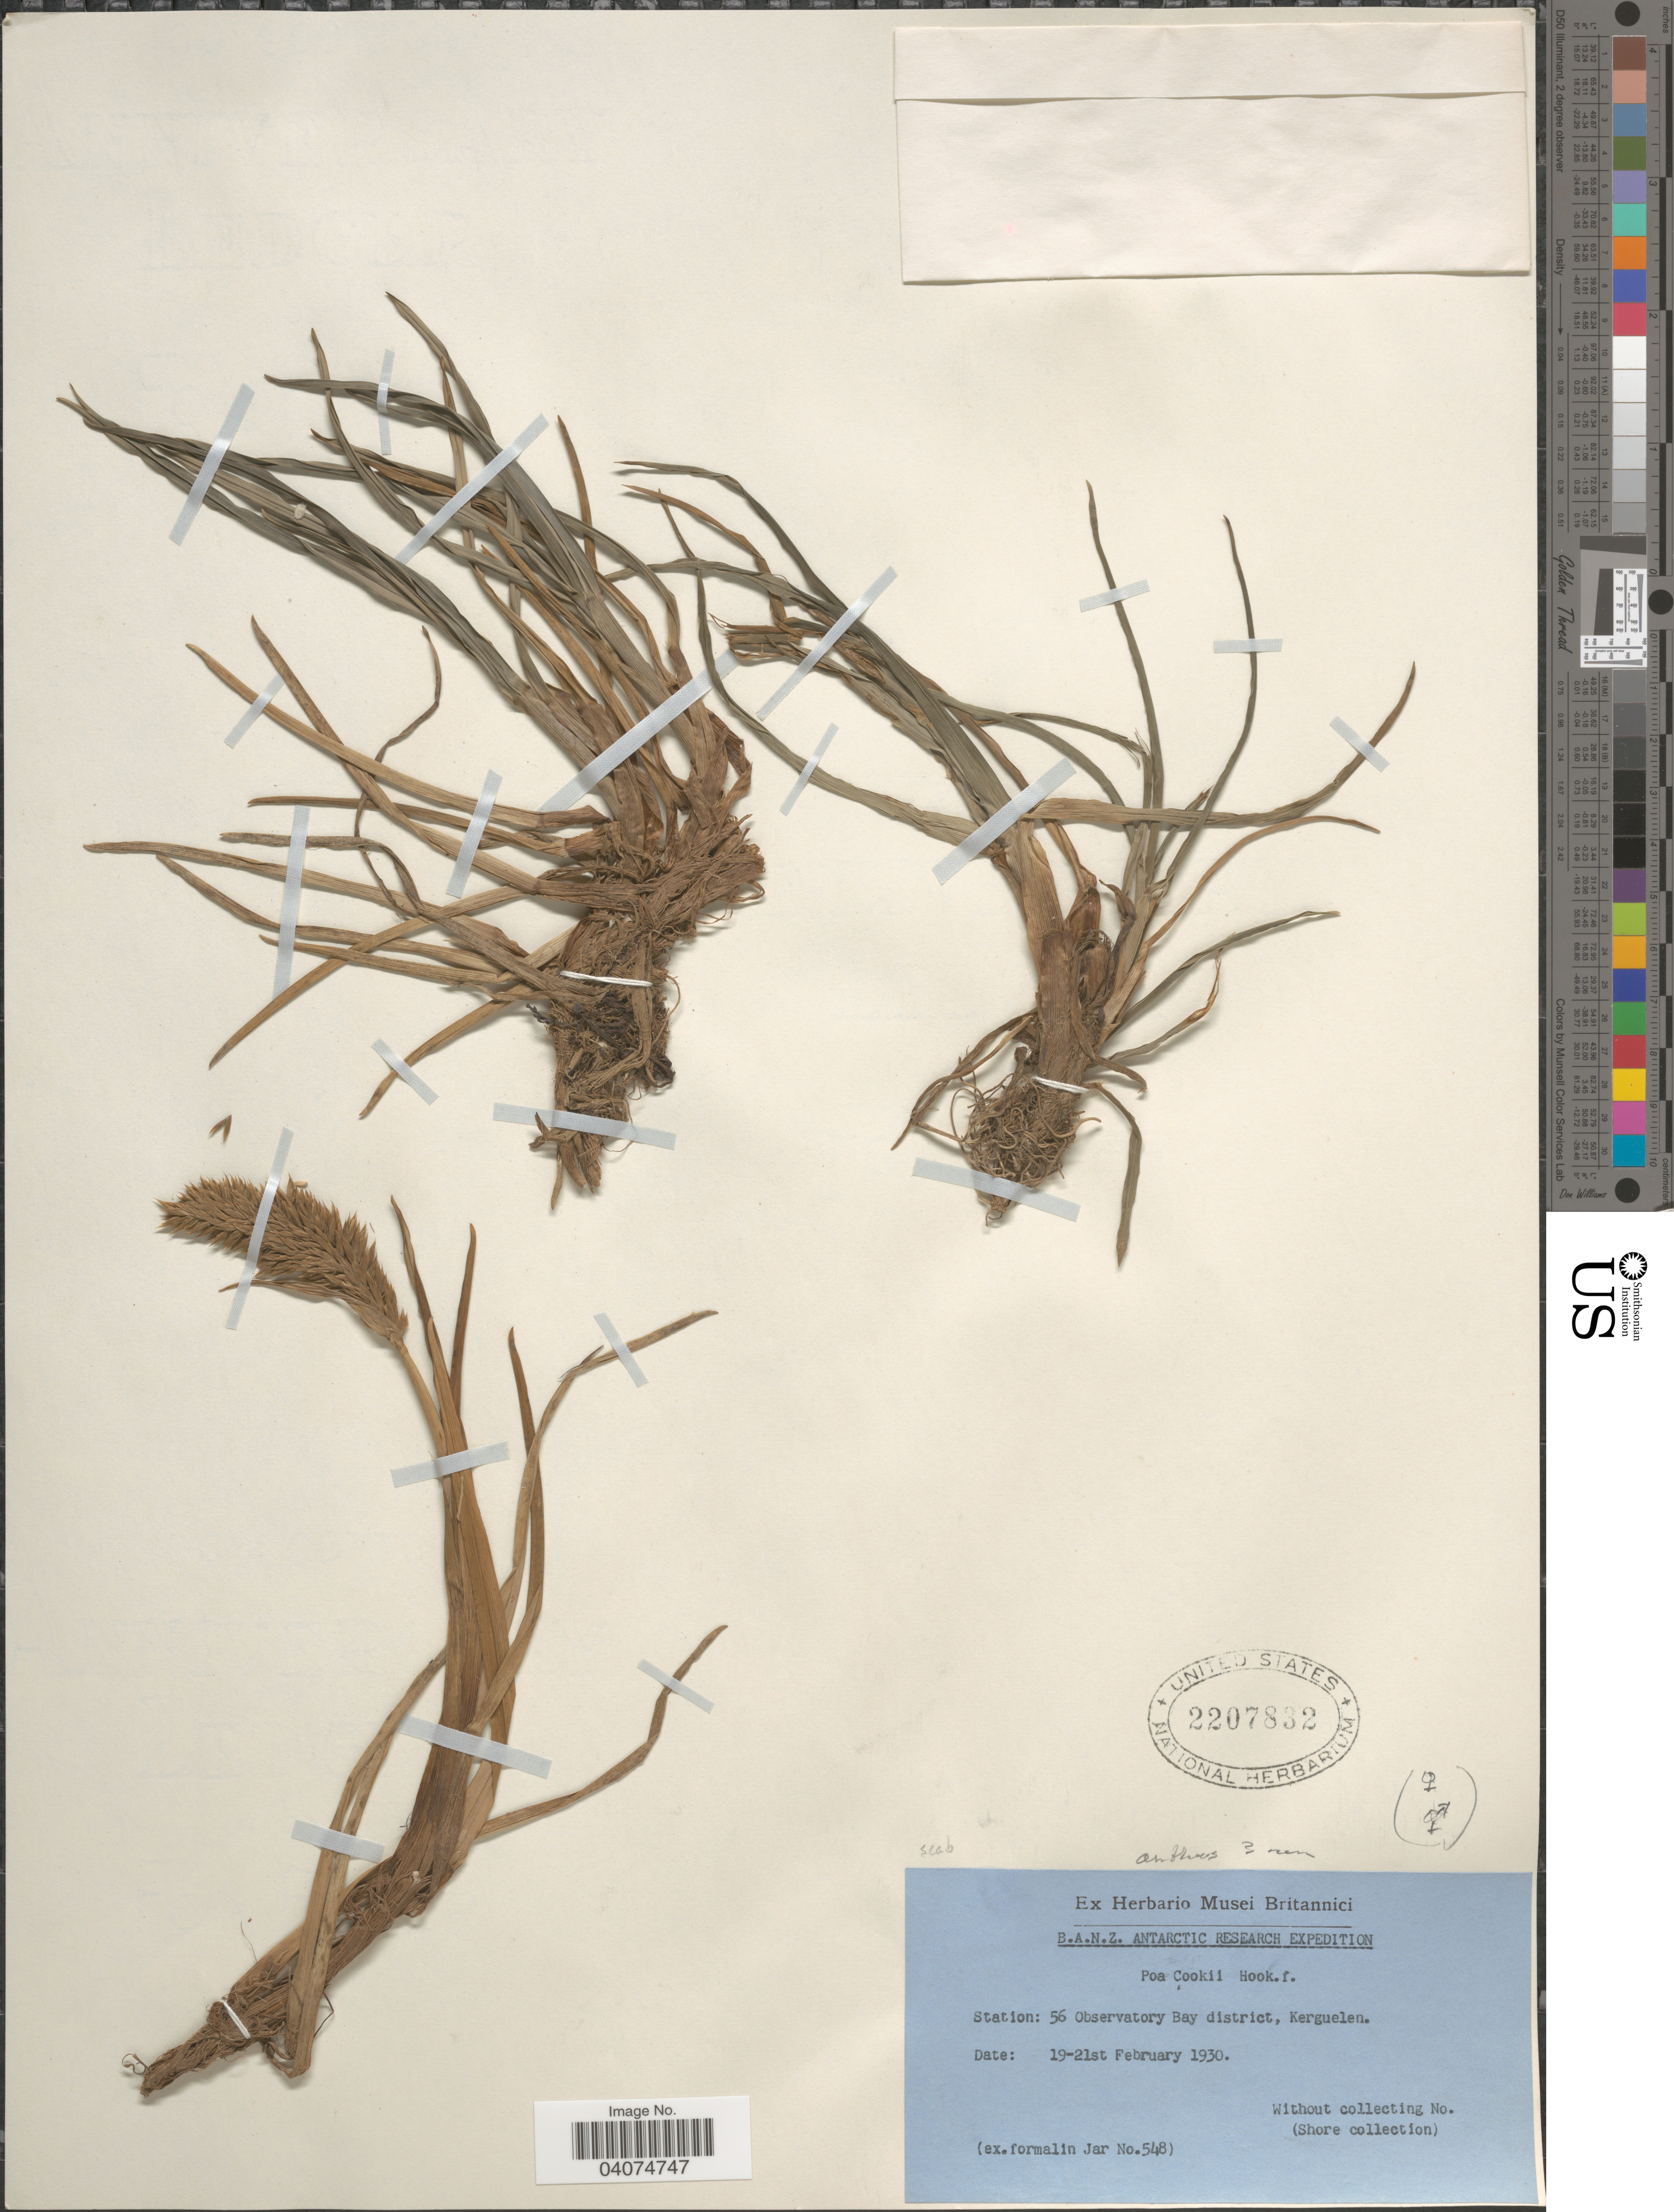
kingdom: Plantae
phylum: Tracheophyta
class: Liliopsida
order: Poales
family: Poaceae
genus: Poa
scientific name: Poa cookii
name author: (Hook. f.) Hook. f.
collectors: ex herb. Musei Britannici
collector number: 548?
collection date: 1930-02-19/1930-02-21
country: French Southern Territories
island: Kerguelen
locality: B.A.N.Z. Antarctic Research Expedition. Station: 56 Observatory Bay district, Kerguelen.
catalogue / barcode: US 2207832